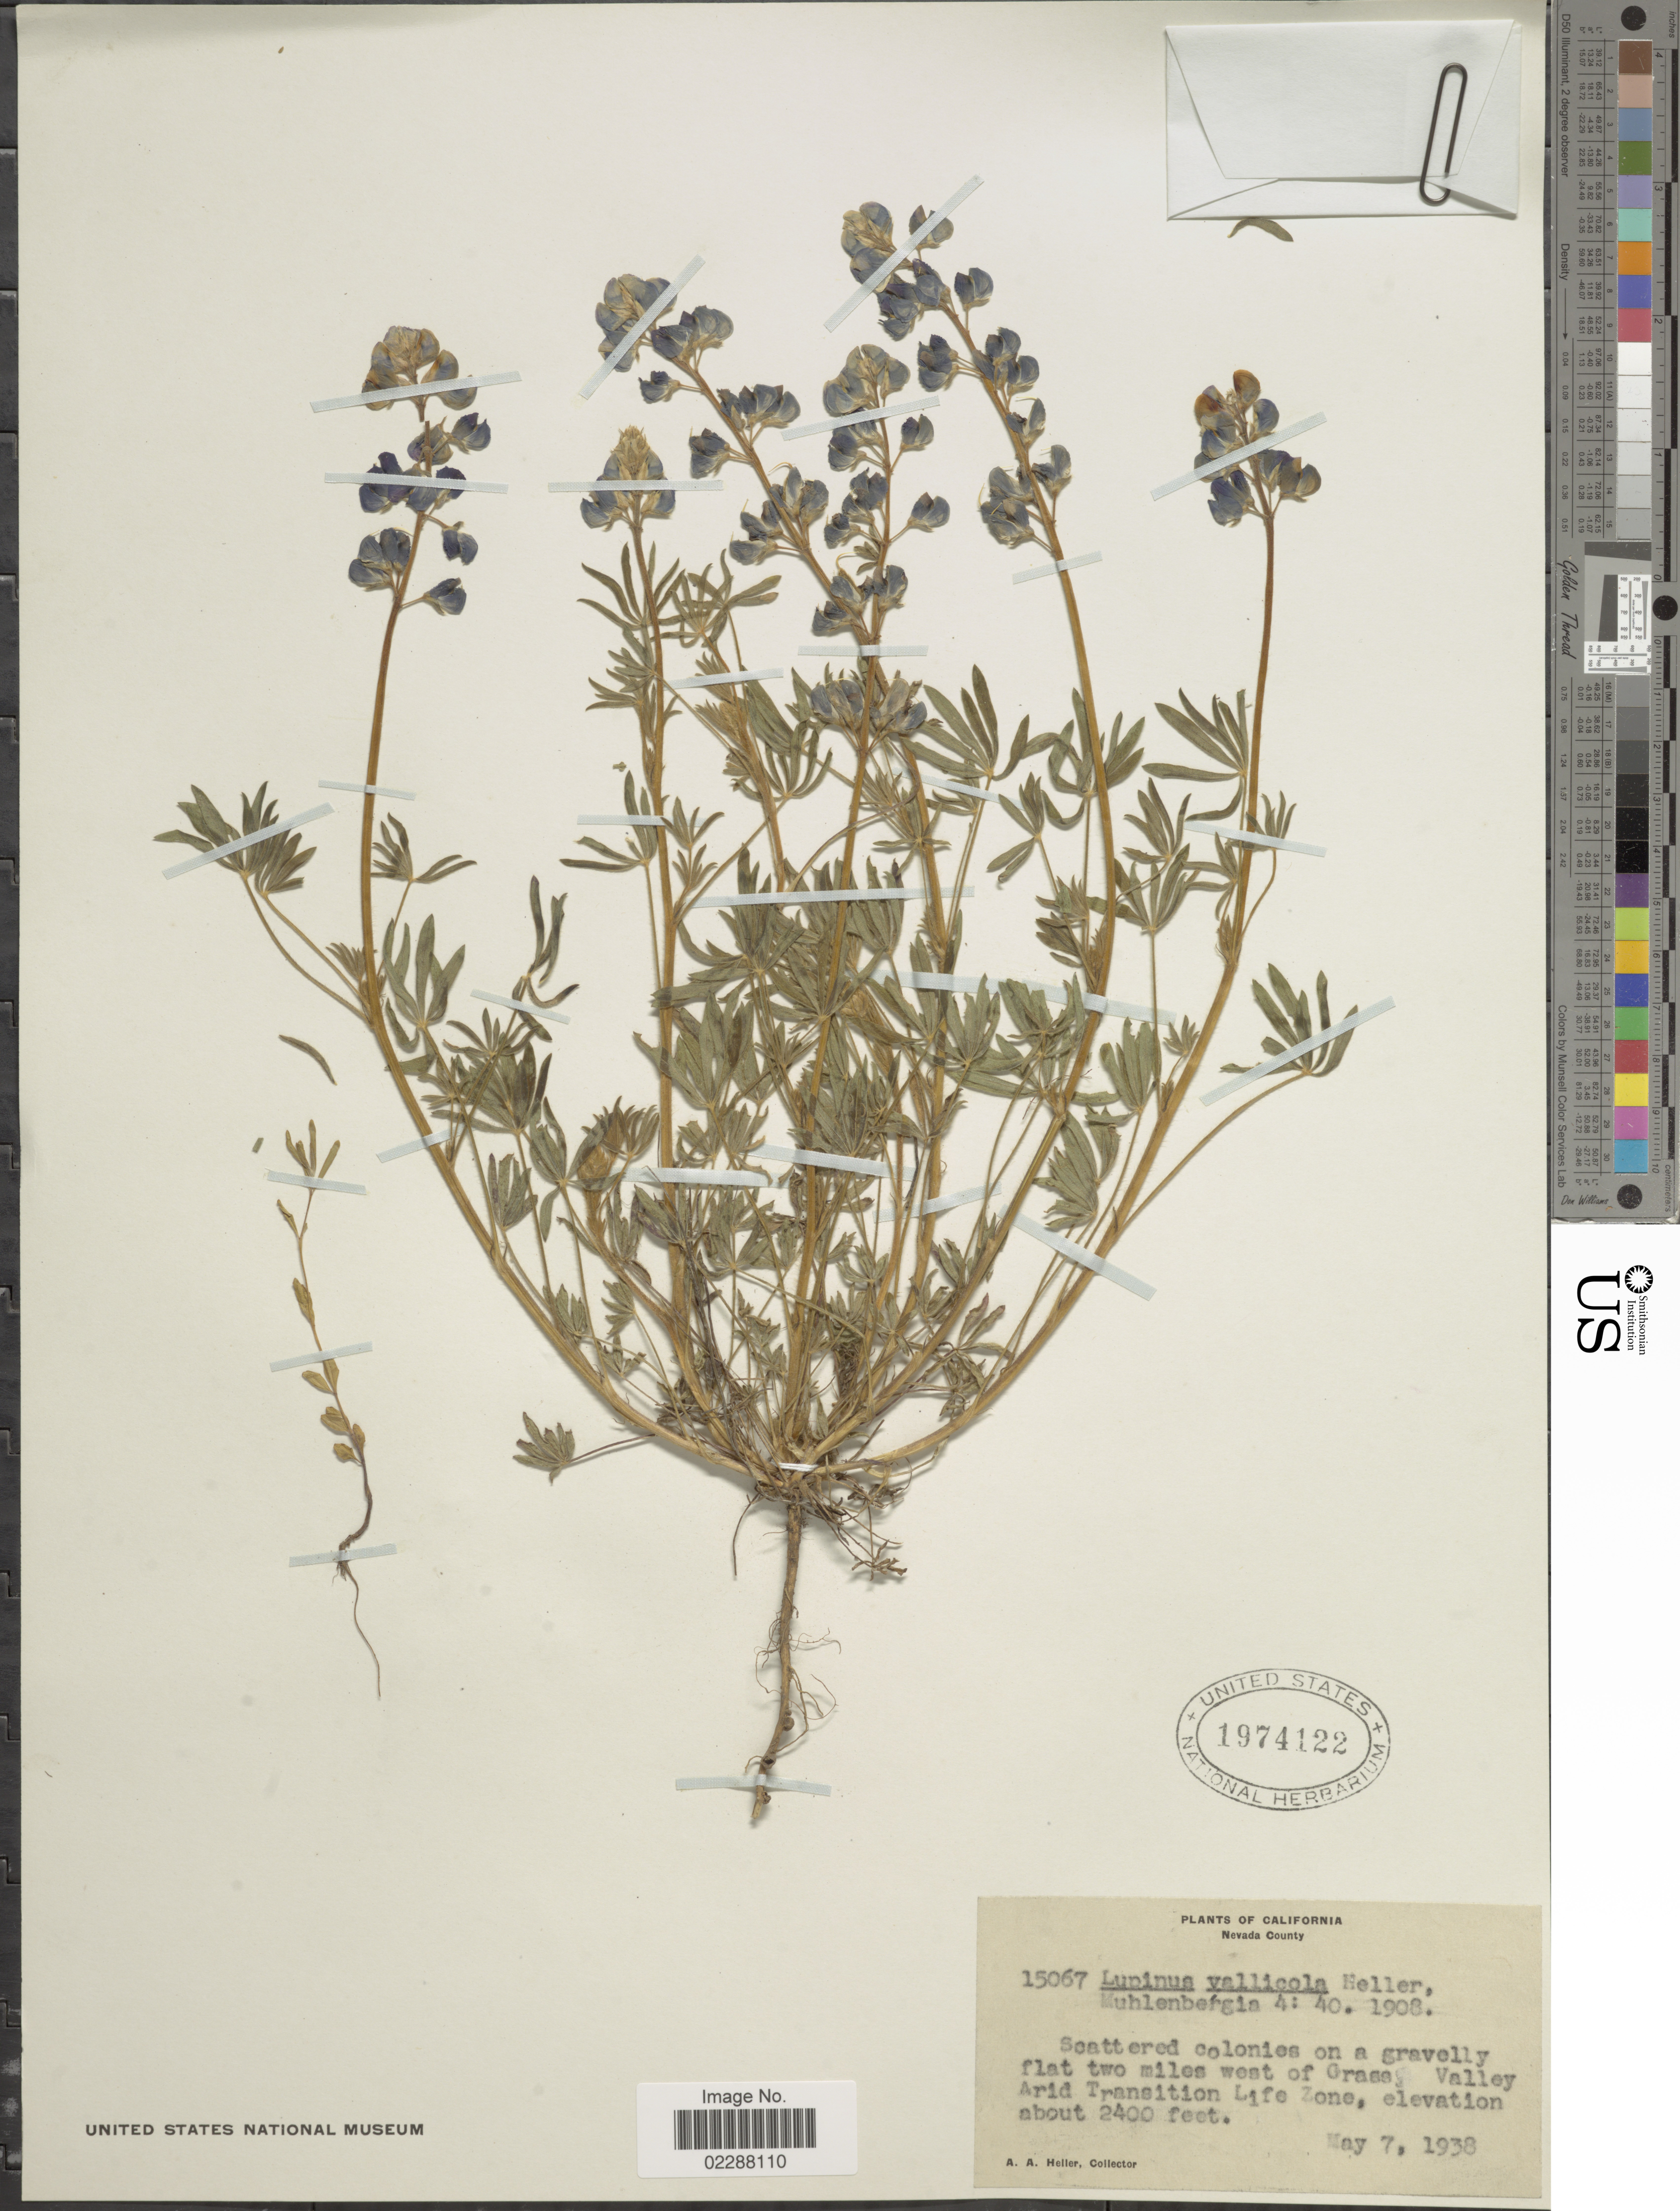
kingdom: Plantae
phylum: Tracheophyta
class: Magnoliopsida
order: Fabales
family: Fabaceae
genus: Lupinus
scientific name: Lupinus vallicola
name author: A. Heller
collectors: A. A. Heller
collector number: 15067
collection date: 1938-05-07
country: United States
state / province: California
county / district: Nevada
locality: Nevada County, Scattered colonies on a gravelly flat two miles west of Grassy Valley Arid Transition LIfe Zone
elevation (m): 732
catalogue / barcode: US 1974122